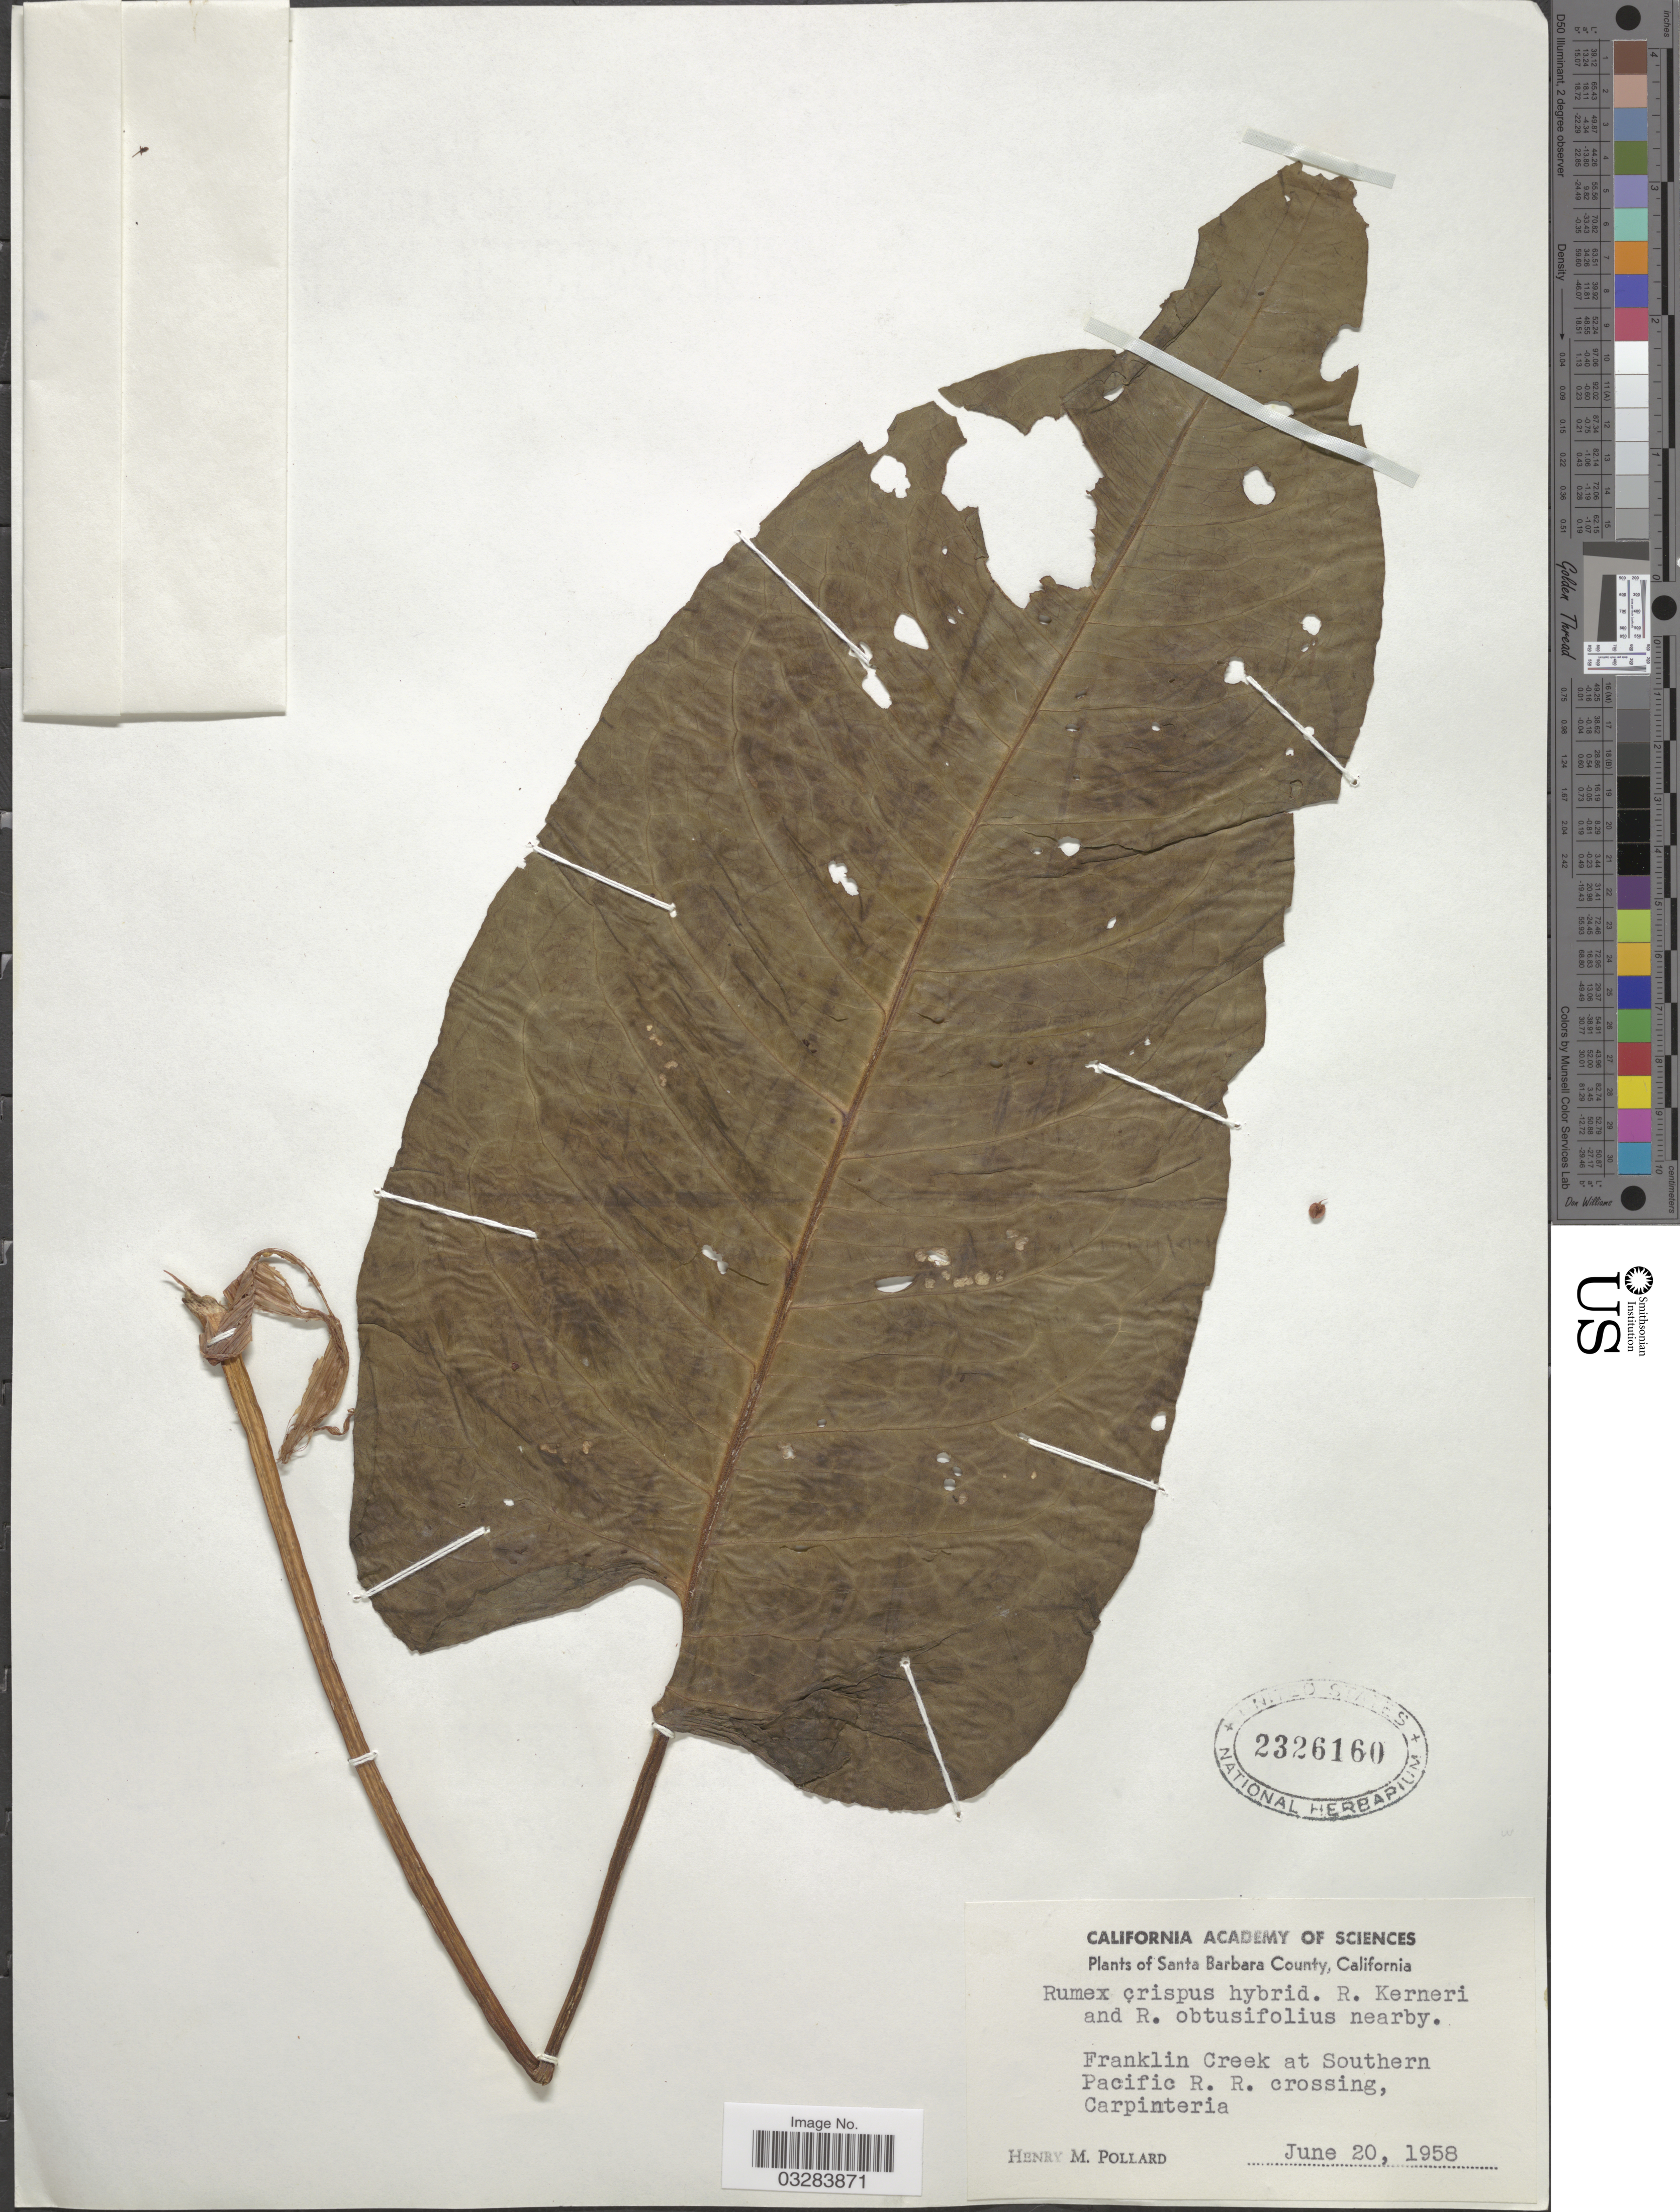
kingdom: Plantae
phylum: Tracheophyta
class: Magnoliopsida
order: Caryophyllales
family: Polygonaceae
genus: Rumex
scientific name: Rumex crispus x R. obtusifolius L.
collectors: H. M. Pollard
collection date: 1958-06-20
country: United States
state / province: California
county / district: Santa Barbara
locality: Santa Barbara County, Franklin Creek at Southern Pacific R. R. crossing, Carpinteria.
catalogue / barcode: US 2326160